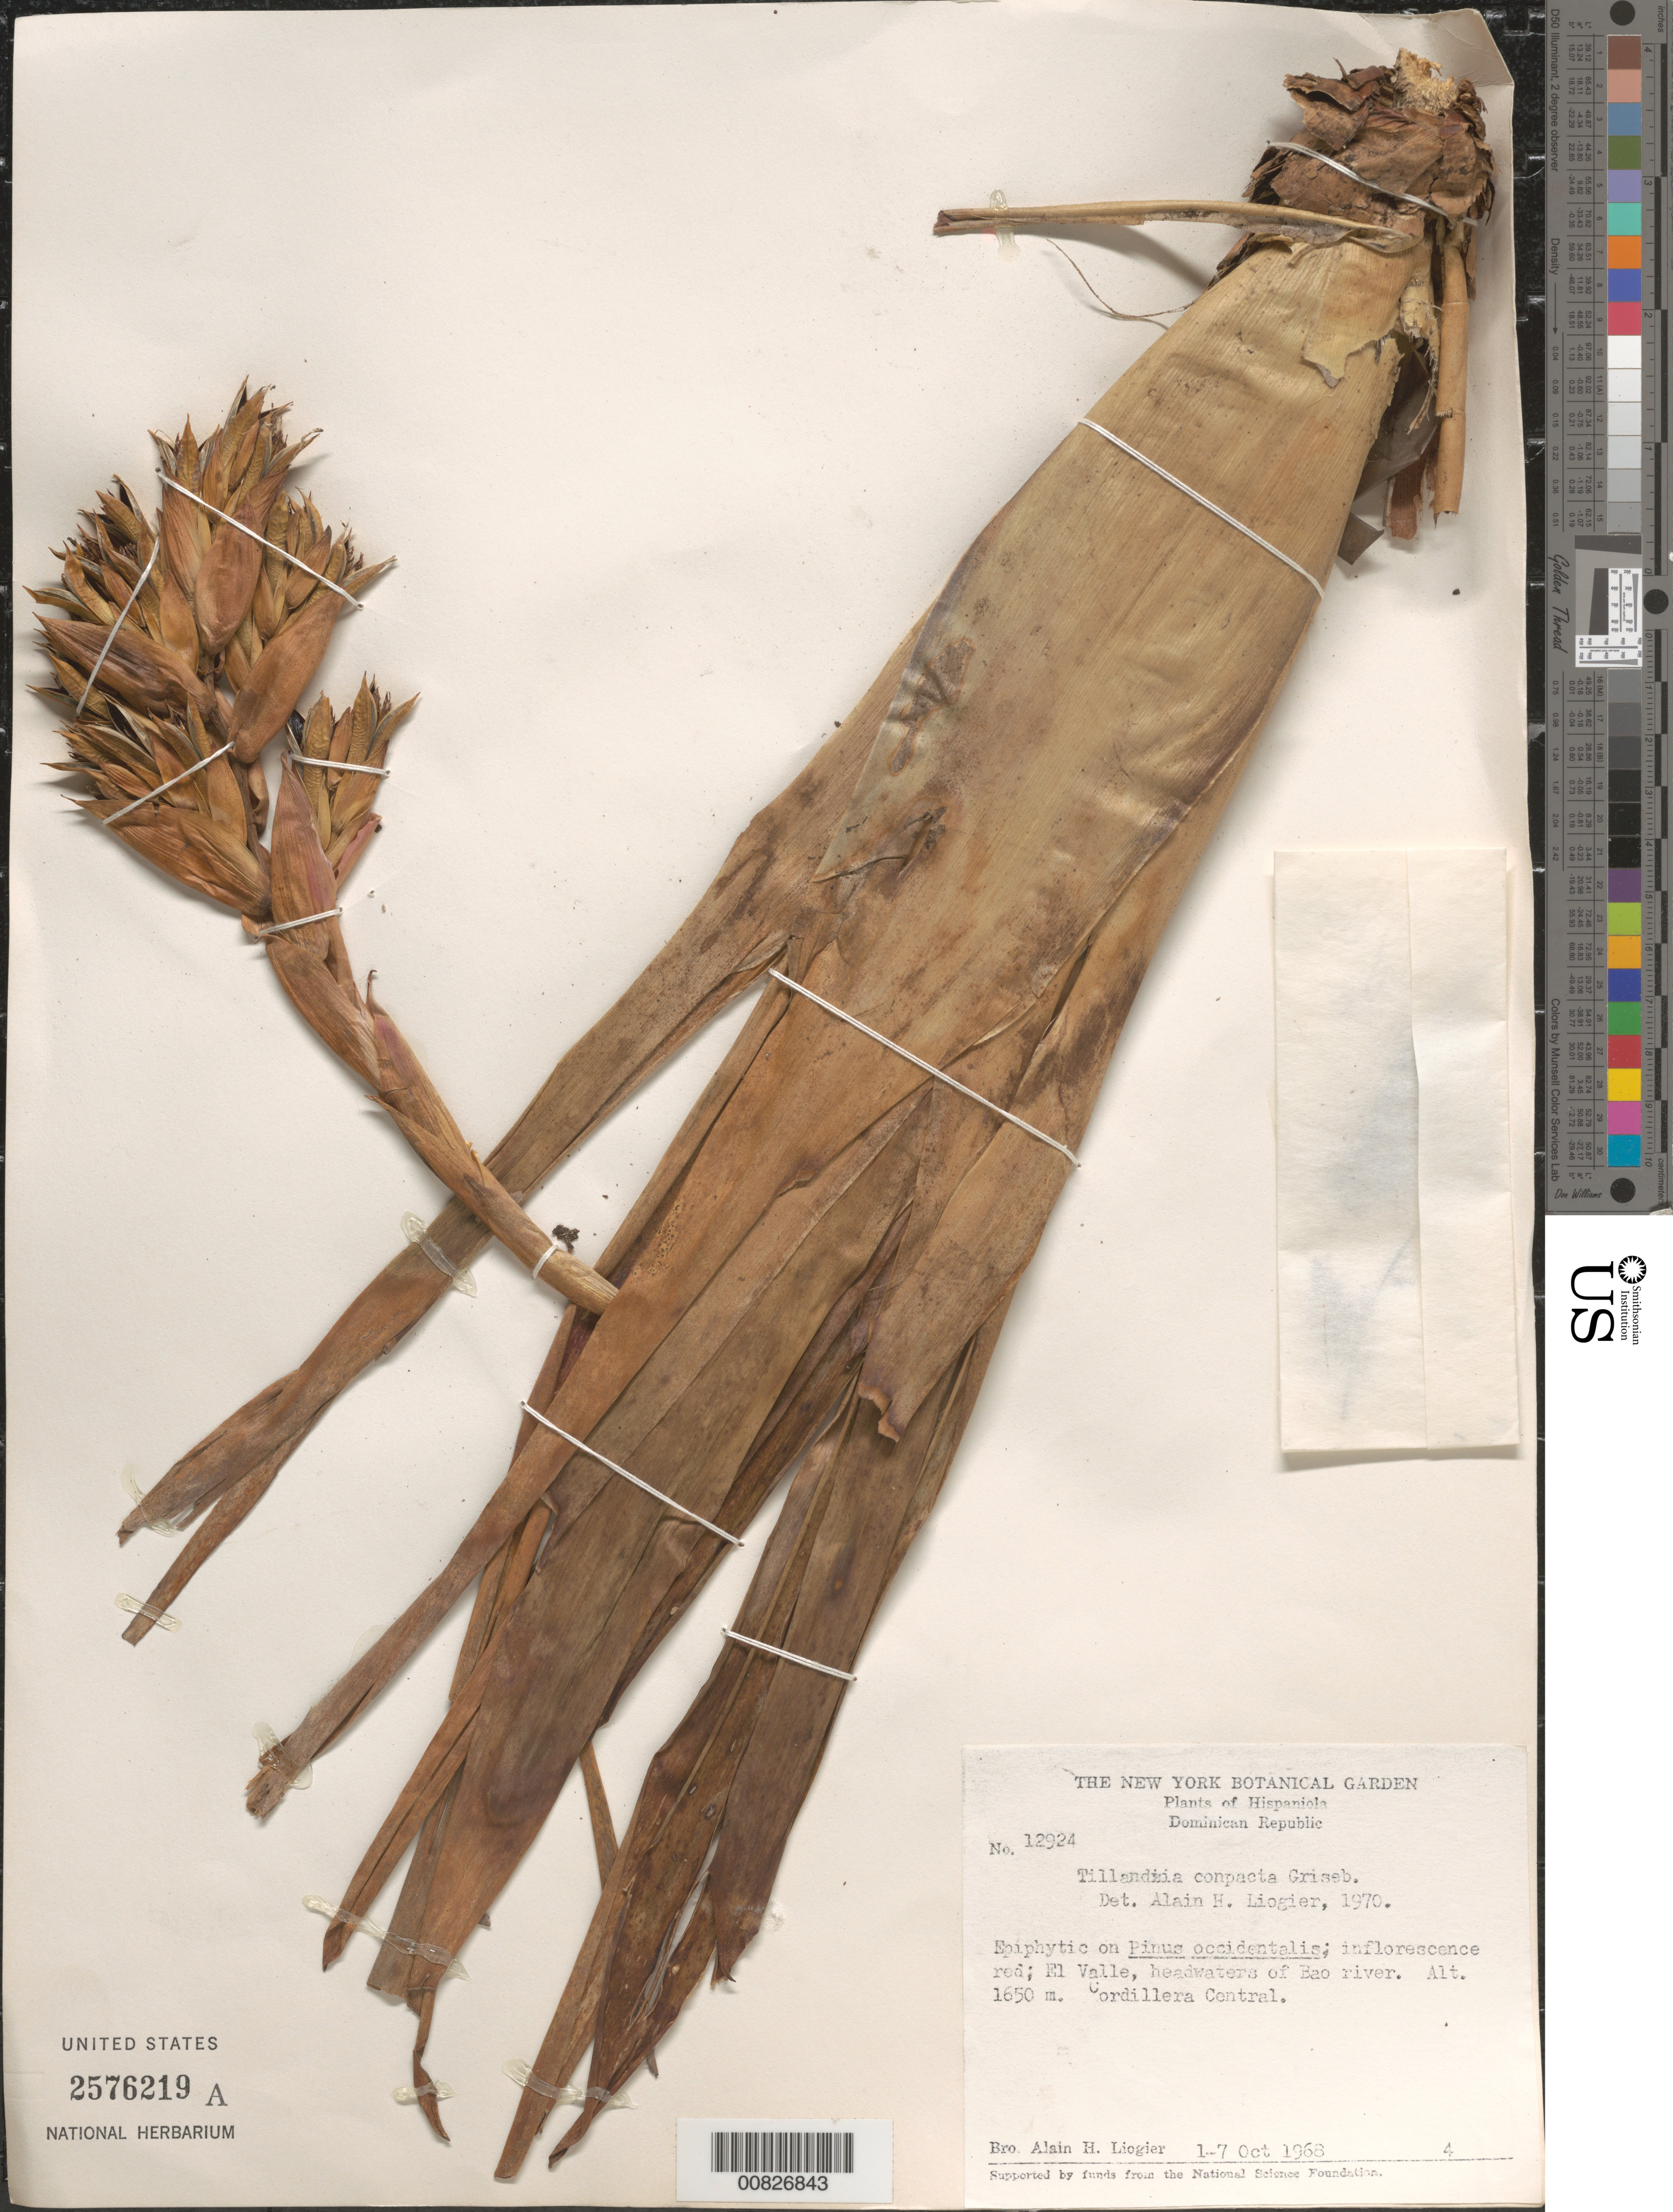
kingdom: Plantae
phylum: Tracheophyta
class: Liliopsida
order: Poales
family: Bromeliaceae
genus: Tillandsia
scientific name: Tillandsia compacta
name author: Griseb.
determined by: Liogier, Alain H.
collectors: A. H. Liogier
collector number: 12924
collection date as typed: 01 Oct 1968 to 07 Oct 1968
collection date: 1968-10-01/1968-10-07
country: Dominican Republic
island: Hispaniola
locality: El Valle, headwaters of Bao River. Coordillera Central.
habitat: Epiphytic on Pinus occidentalis.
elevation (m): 1650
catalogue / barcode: US 2576219A